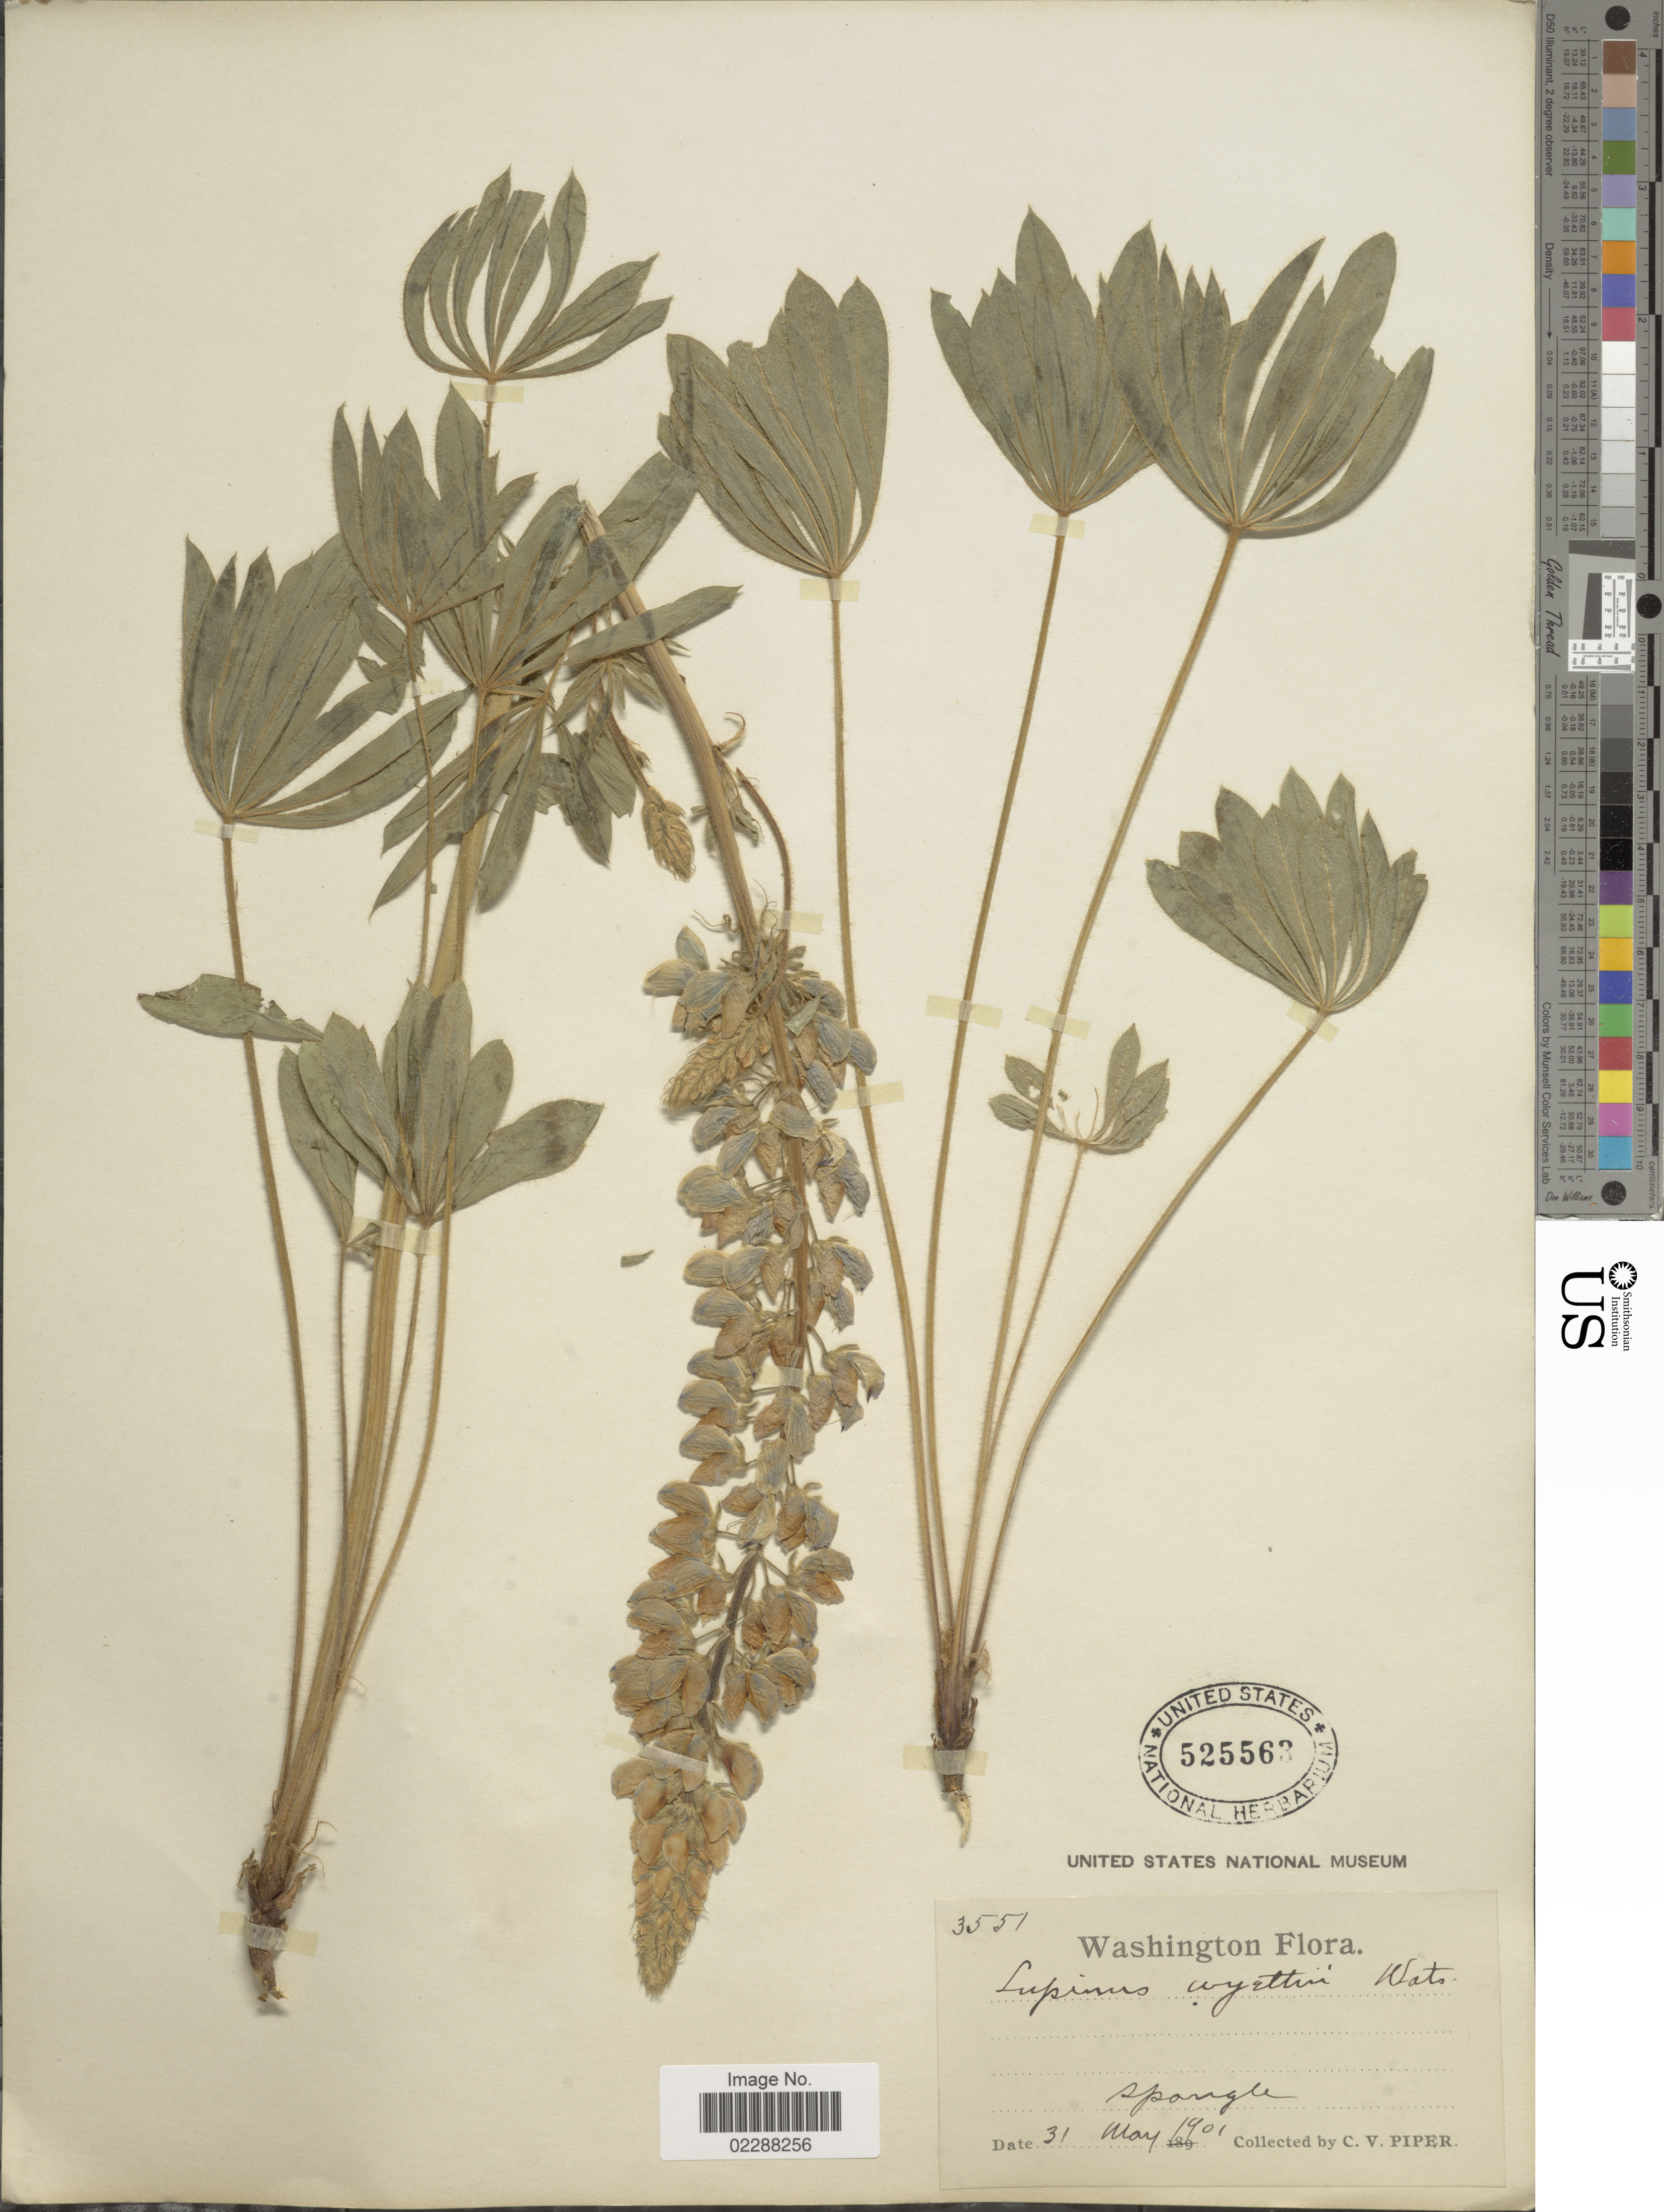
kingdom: Plantae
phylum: Tracheophyta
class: Magnoliopsida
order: Fabales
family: Fabaceae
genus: Lupinus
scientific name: Lupinus wyethii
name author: S. Watson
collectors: C. V. Piper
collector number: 3551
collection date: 1901-05-31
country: United States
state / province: Washington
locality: Spongle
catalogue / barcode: US 525563